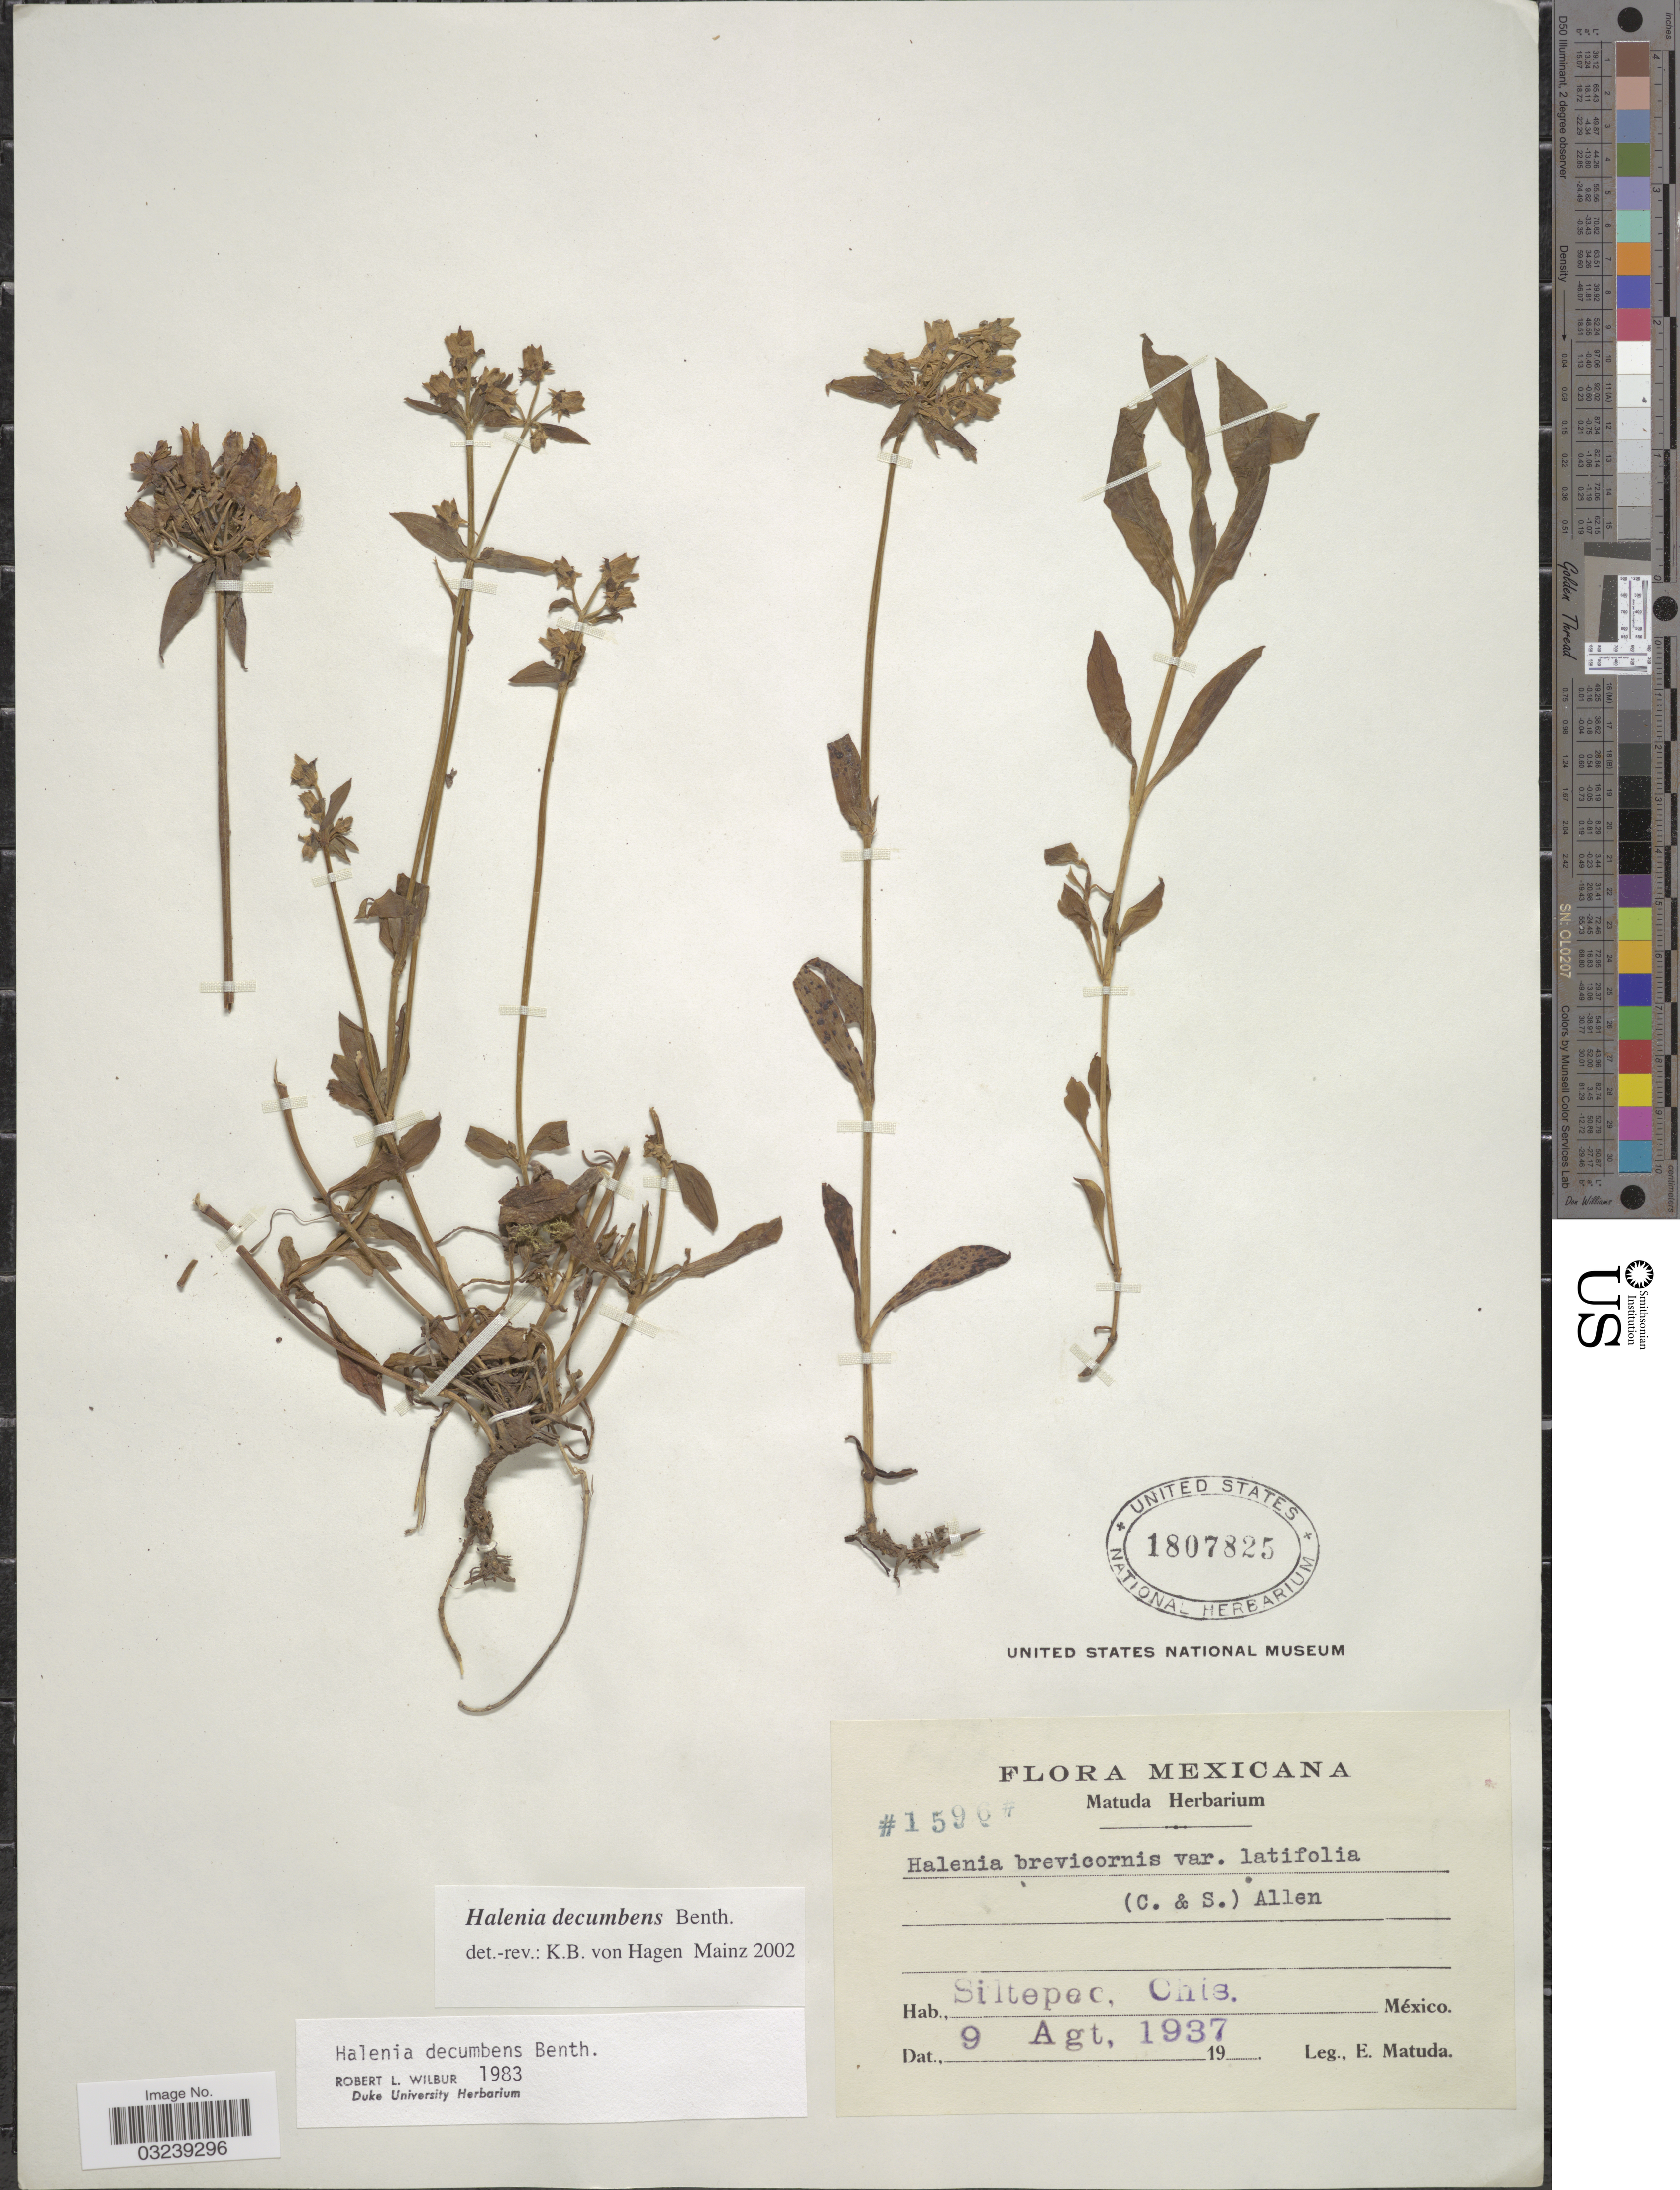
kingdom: Plantae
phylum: Tracheophyta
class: Magnoliopsida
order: Gentianales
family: Gentianaceae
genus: Halenia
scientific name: Halenia decumbens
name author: Benth.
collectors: E. Matuda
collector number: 1596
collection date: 1937-08-09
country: Mexico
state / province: Chiapas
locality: Siltepec.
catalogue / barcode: US 1807825